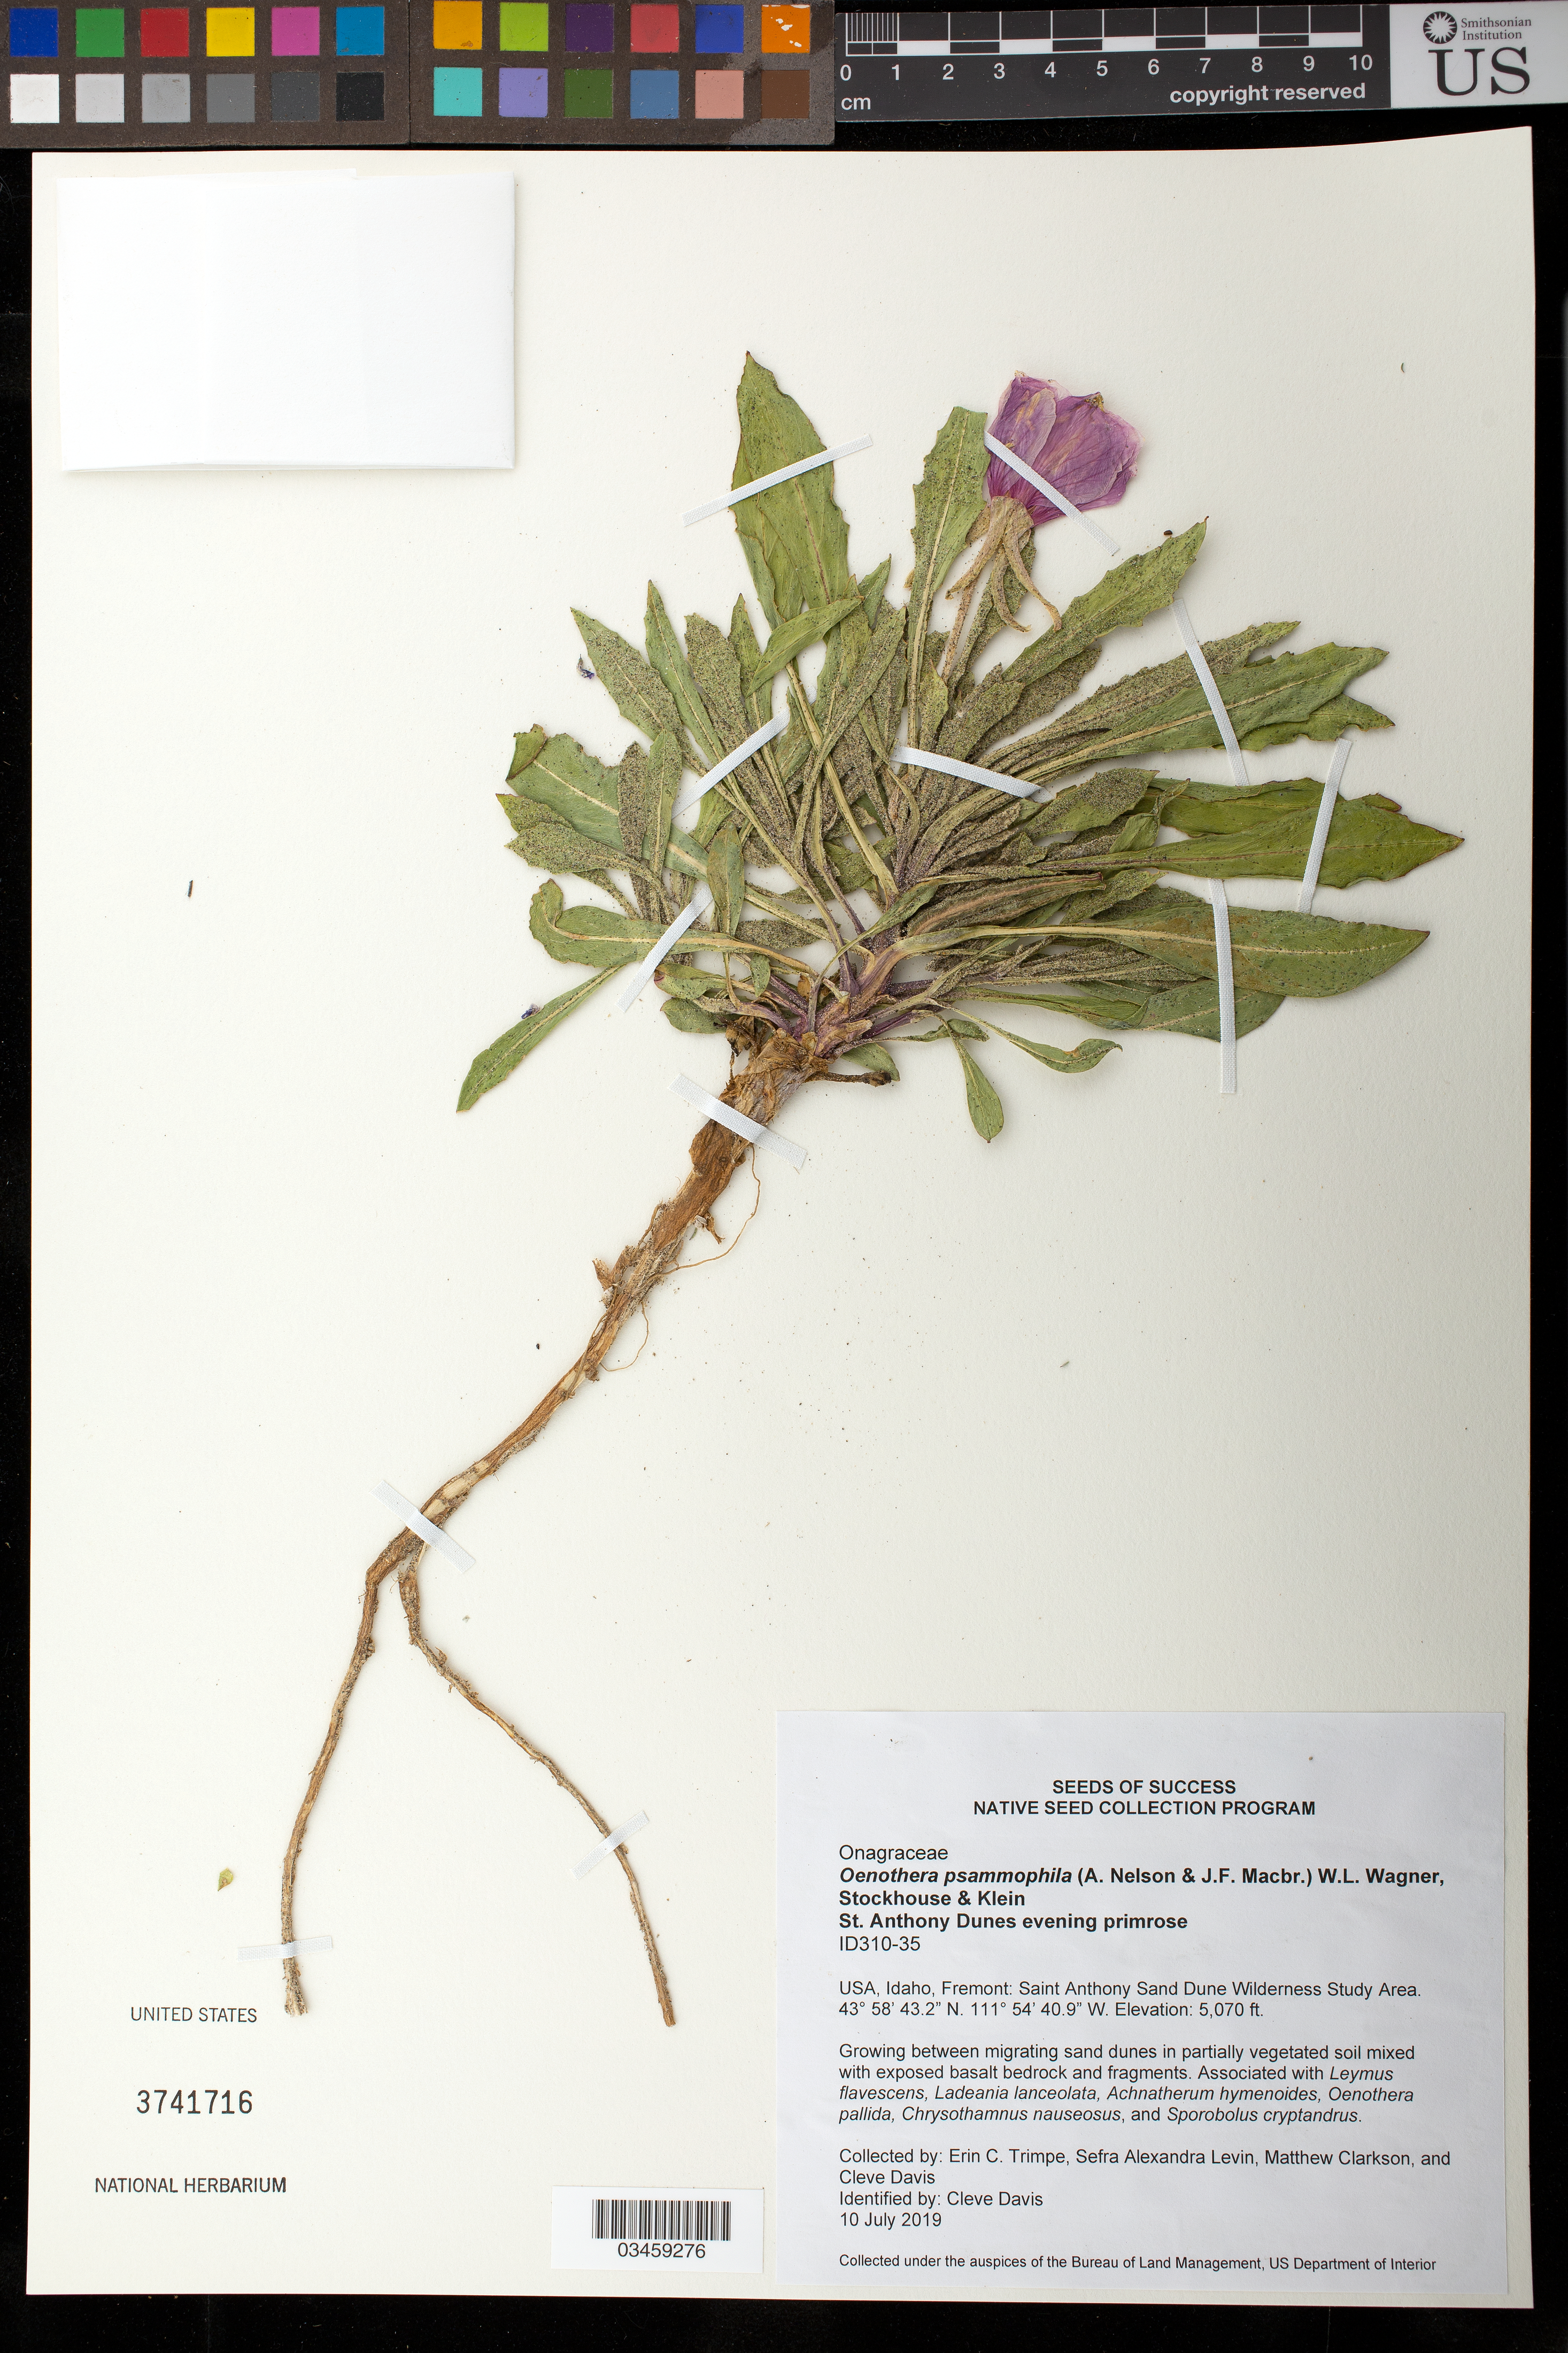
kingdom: Plantae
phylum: Tracheophyta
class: Magnoliopsida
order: Myrtales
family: Onagraceae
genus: Oenothera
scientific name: Oenothera psammophila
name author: (A. Nelson & J.F. Macbr.) W.L. Wagner et al.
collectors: E. Trimpe, C. Davis, S. Levin & M. Clarkson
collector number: ID310-35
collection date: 2019-07-10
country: United States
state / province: Idaho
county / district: Fremont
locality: Saint Anthony Sand Dune Wilderness Study Area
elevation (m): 1545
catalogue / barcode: US 3741716